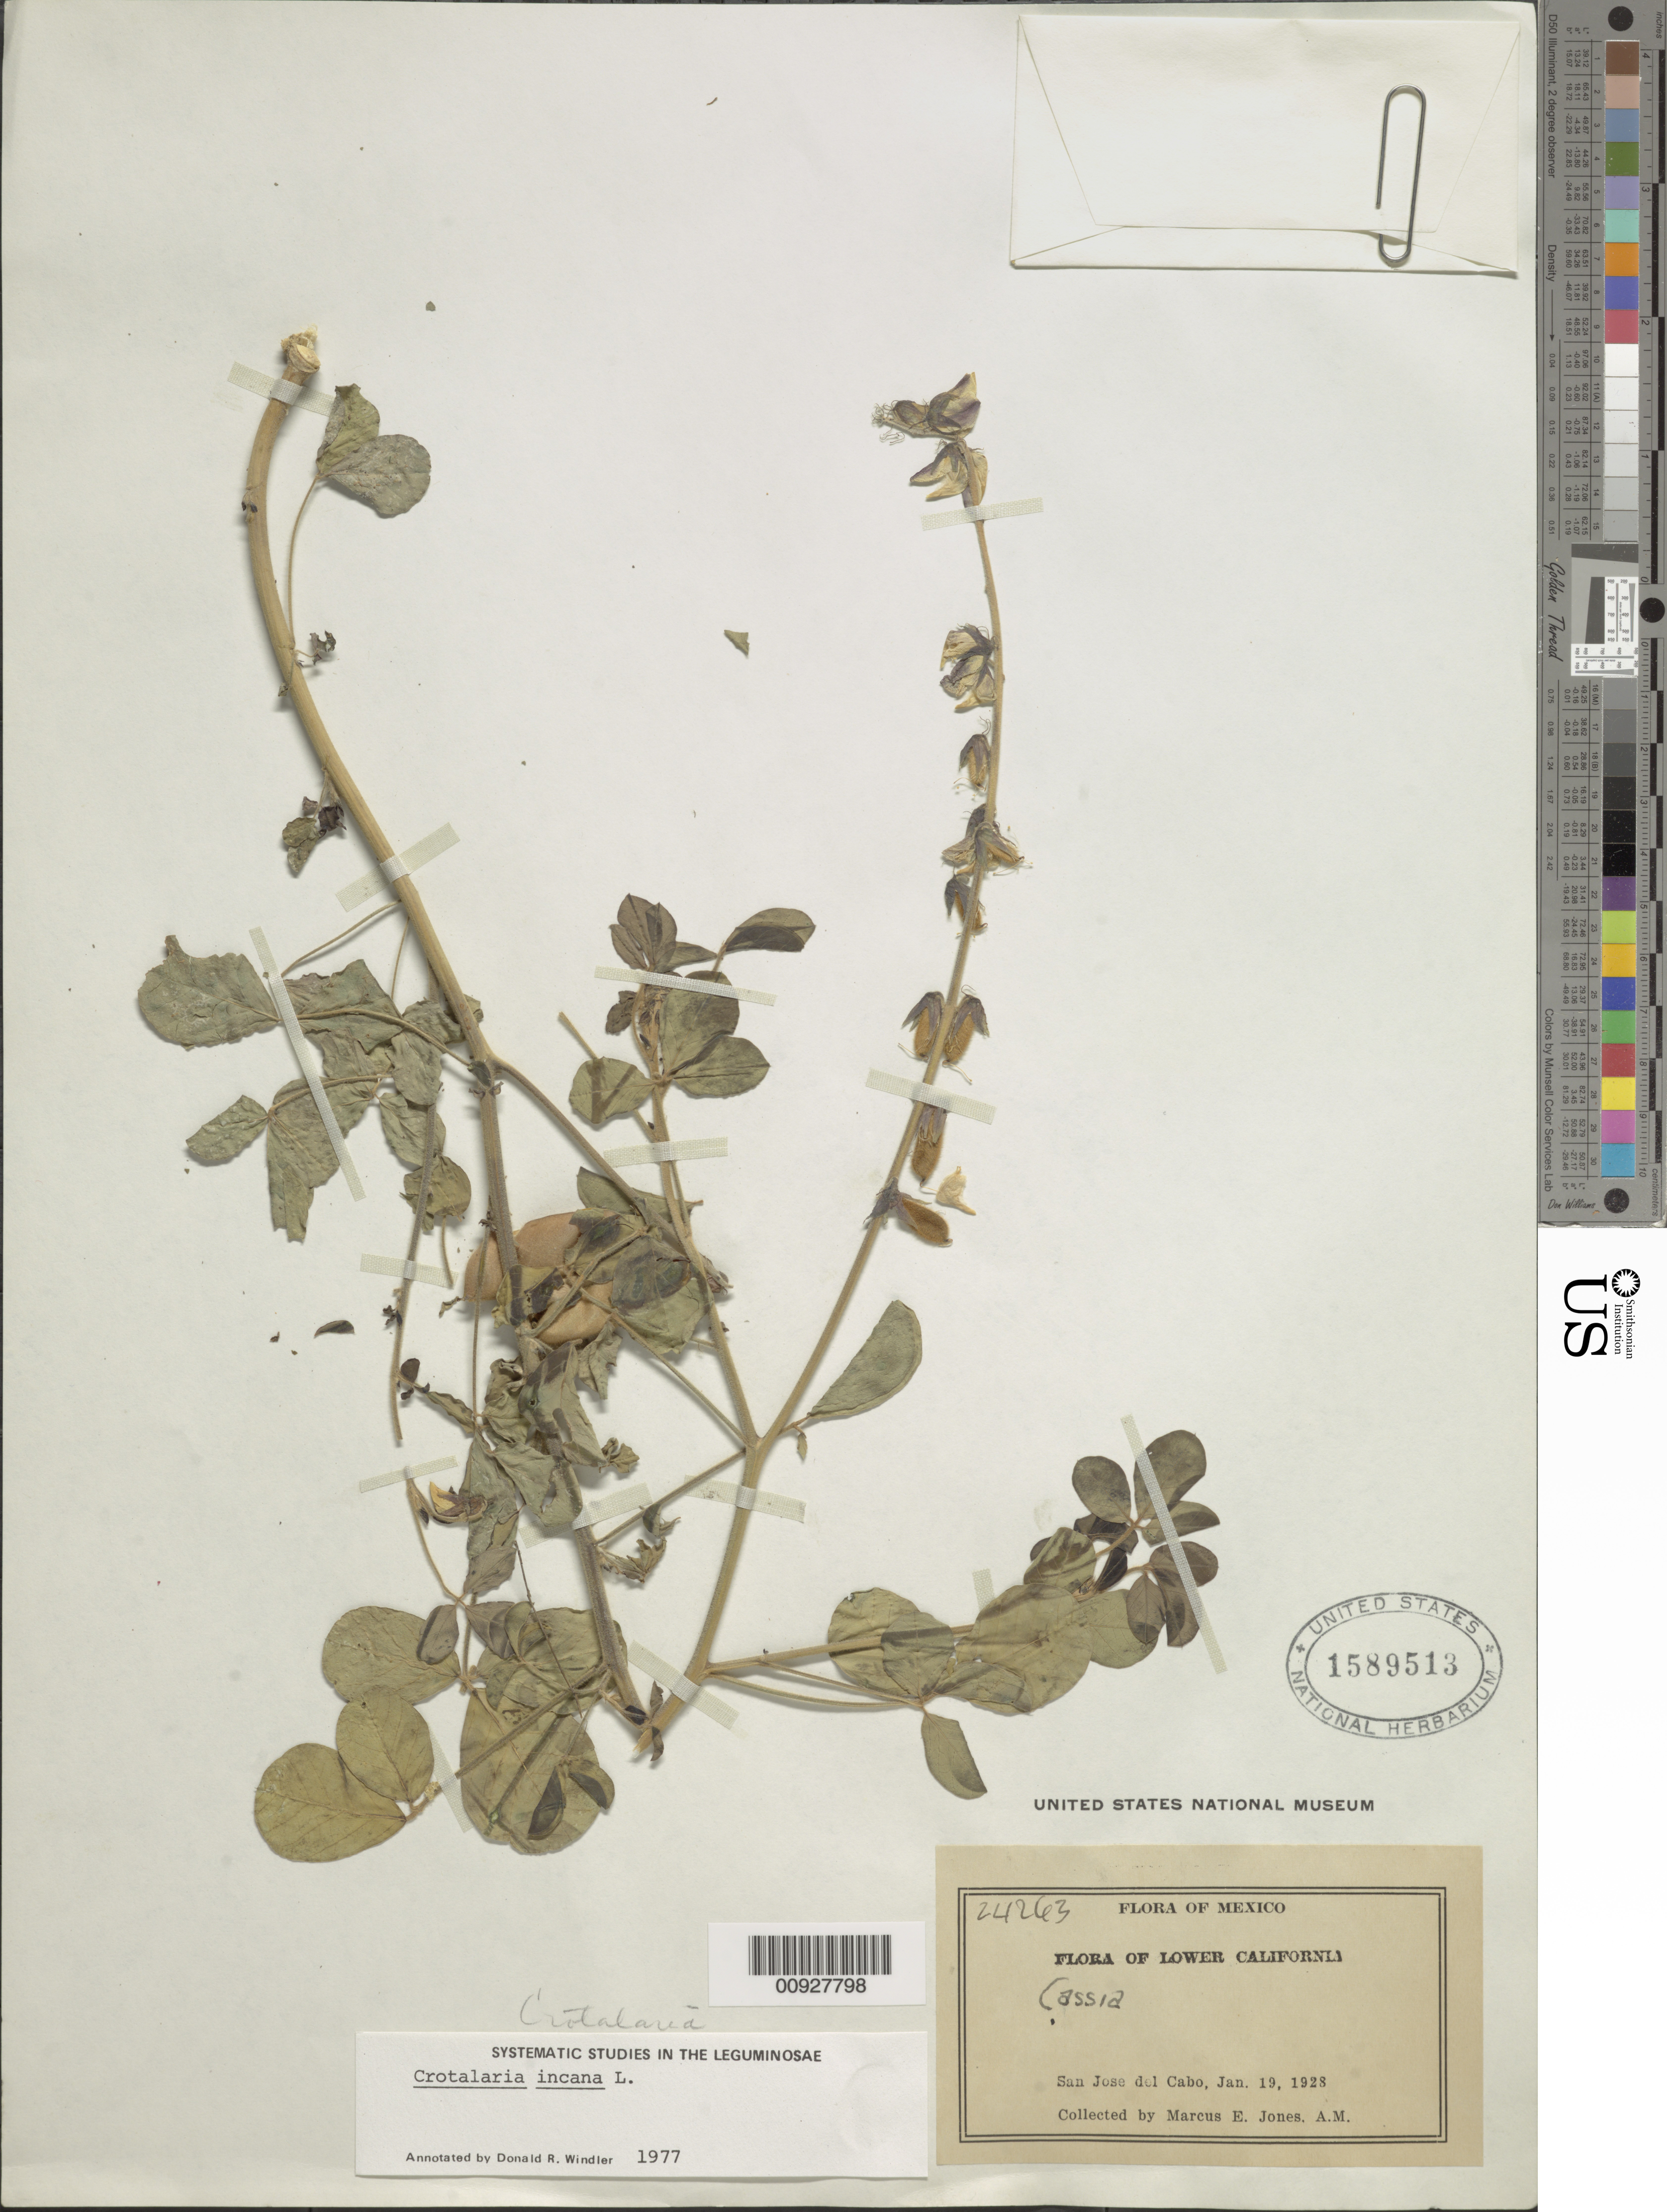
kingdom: Plantae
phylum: Tracheophyta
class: Magnoliopsida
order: Fabales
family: Fabaceae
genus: Crotalaria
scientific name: Crotalaria incana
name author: L.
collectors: M. E. Jones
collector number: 24263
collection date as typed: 19 Jan 1928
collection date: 1928-01-19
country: Mexico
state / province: Baja California Sur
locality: San José del Cabo, Lower California.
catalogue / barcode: US 1589513